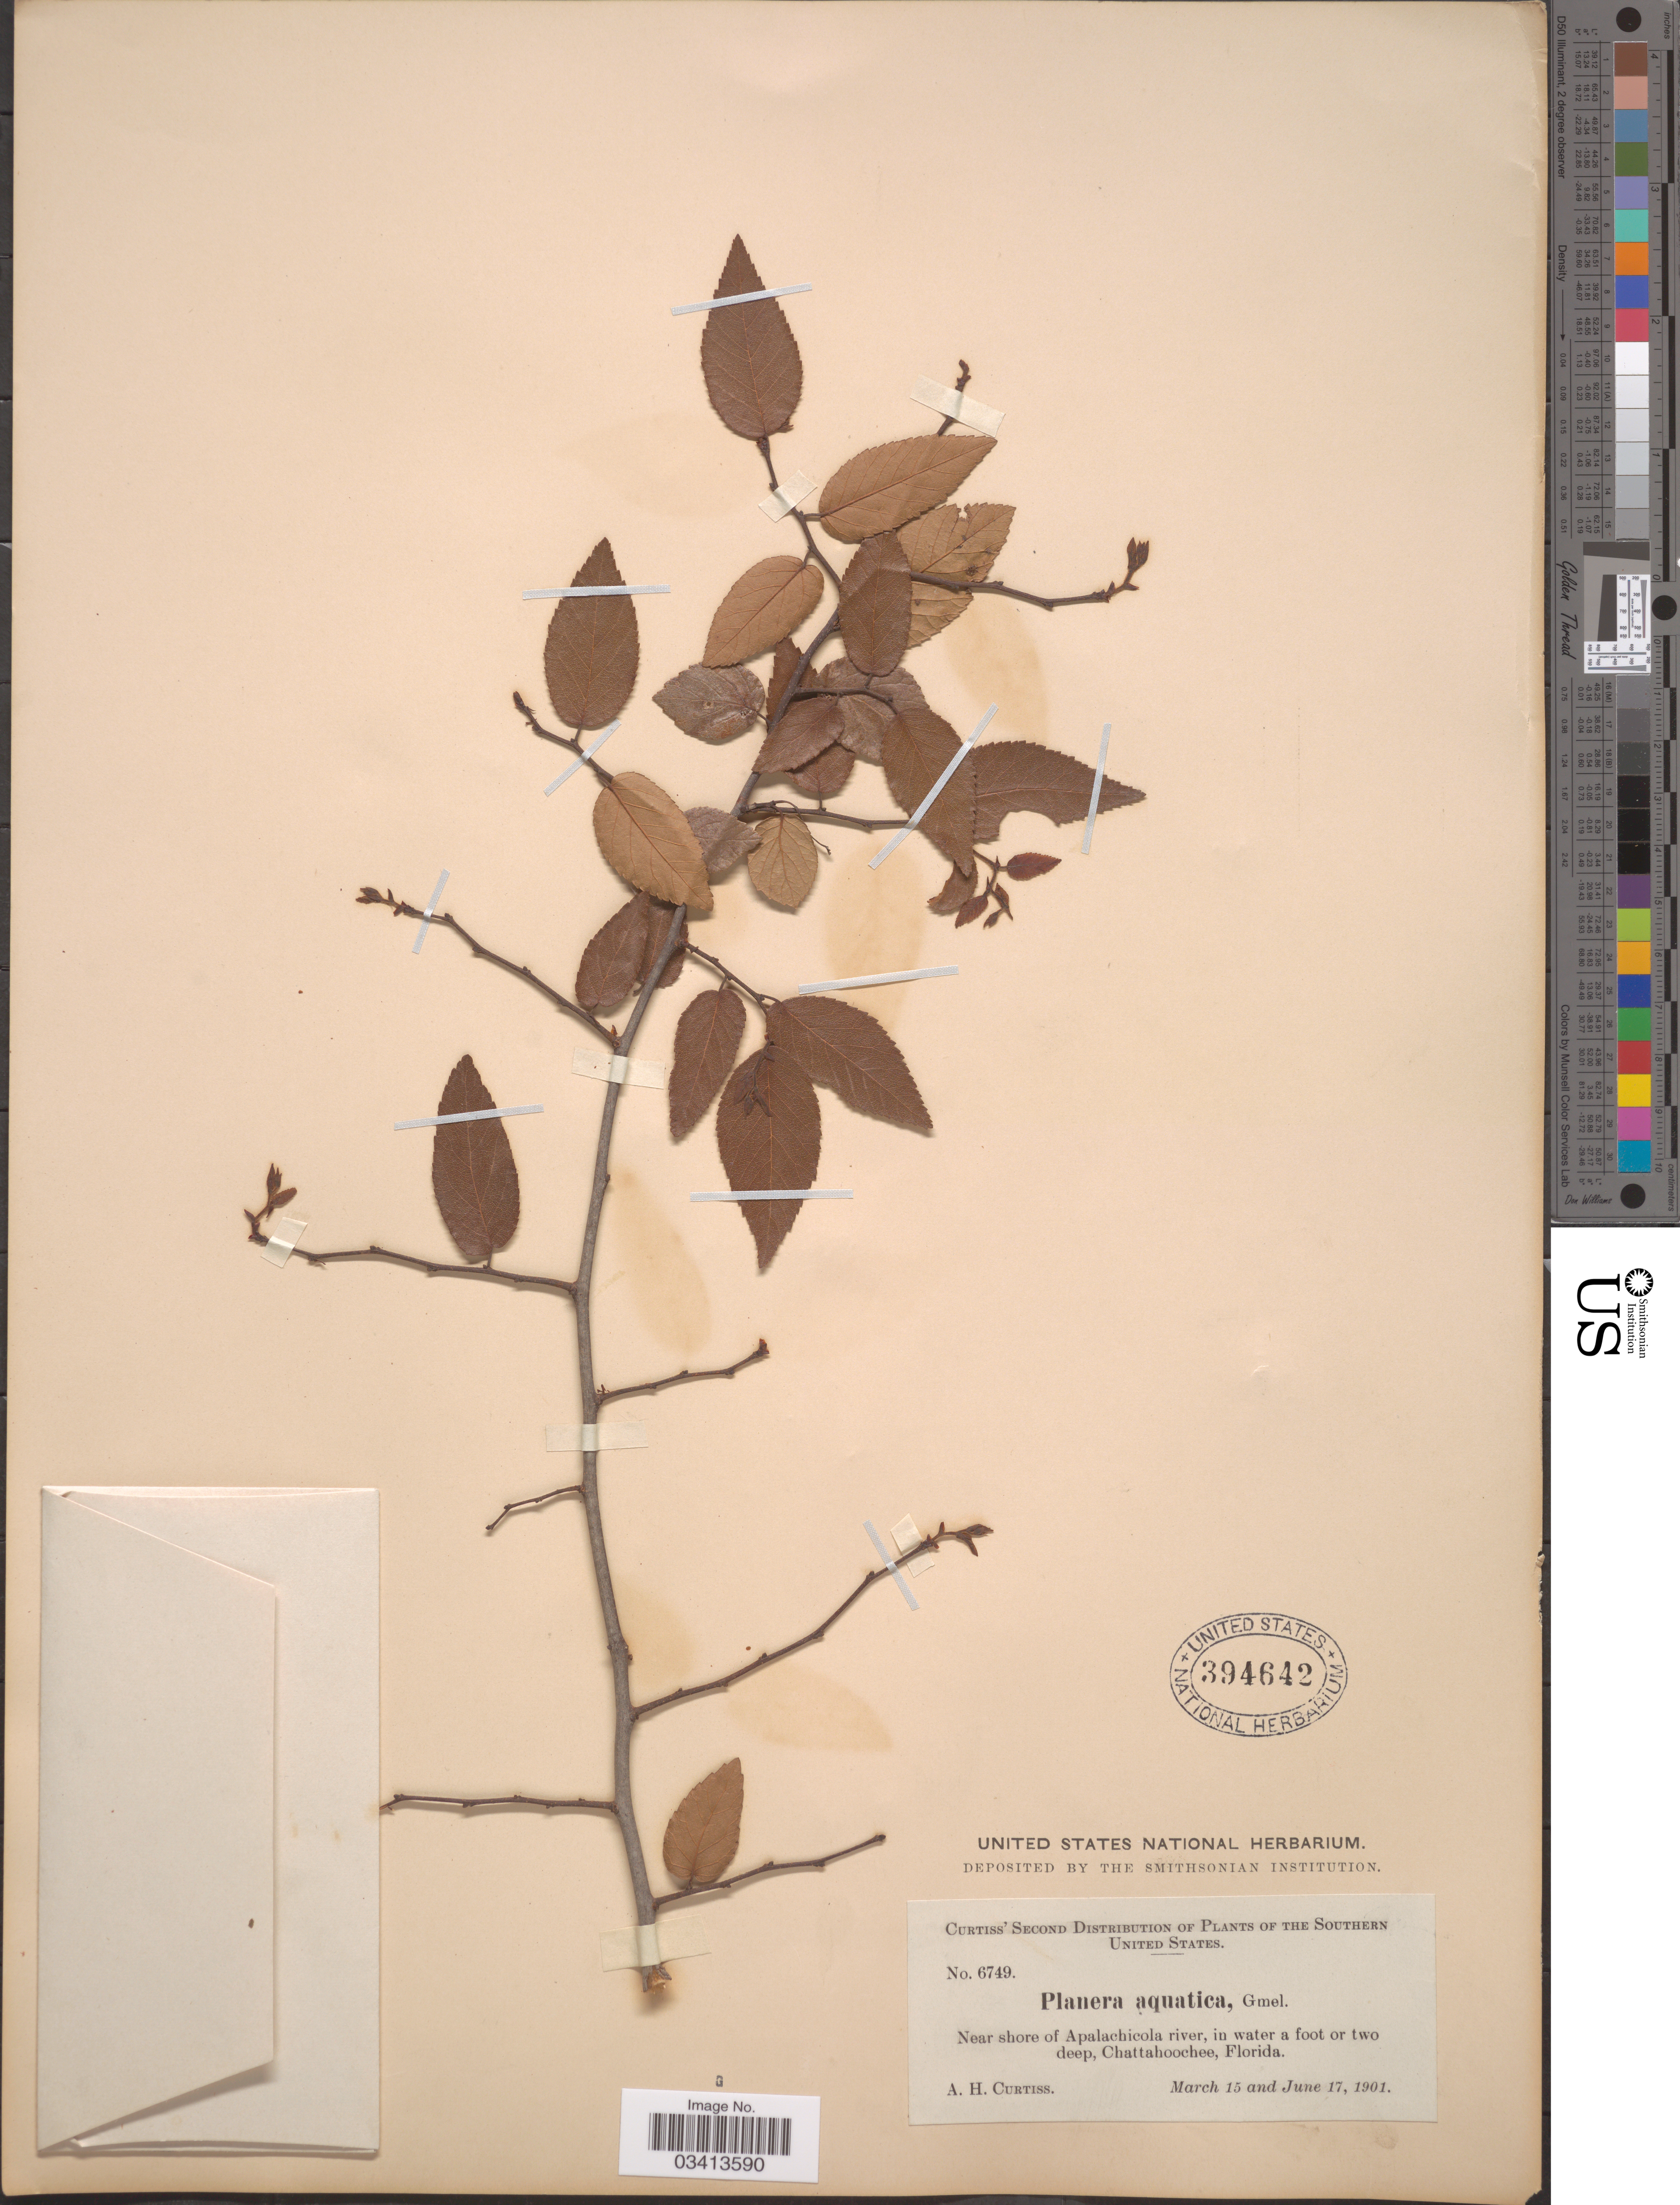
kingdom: Plantae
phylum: Tracheophyta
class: Magnoliopsida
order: Rosales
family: Ulmaceae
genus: Planera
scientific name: Planera aquatica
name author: J.F. Gmel.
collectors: A. H. Curtiss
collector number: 6749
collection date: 1901-03-15/1901-06-17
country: United States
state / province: Florida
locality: Southern United States. Near shore of Apalachicola river, in water a foot or two deep, Chattahoochee.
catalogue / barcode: US 394642